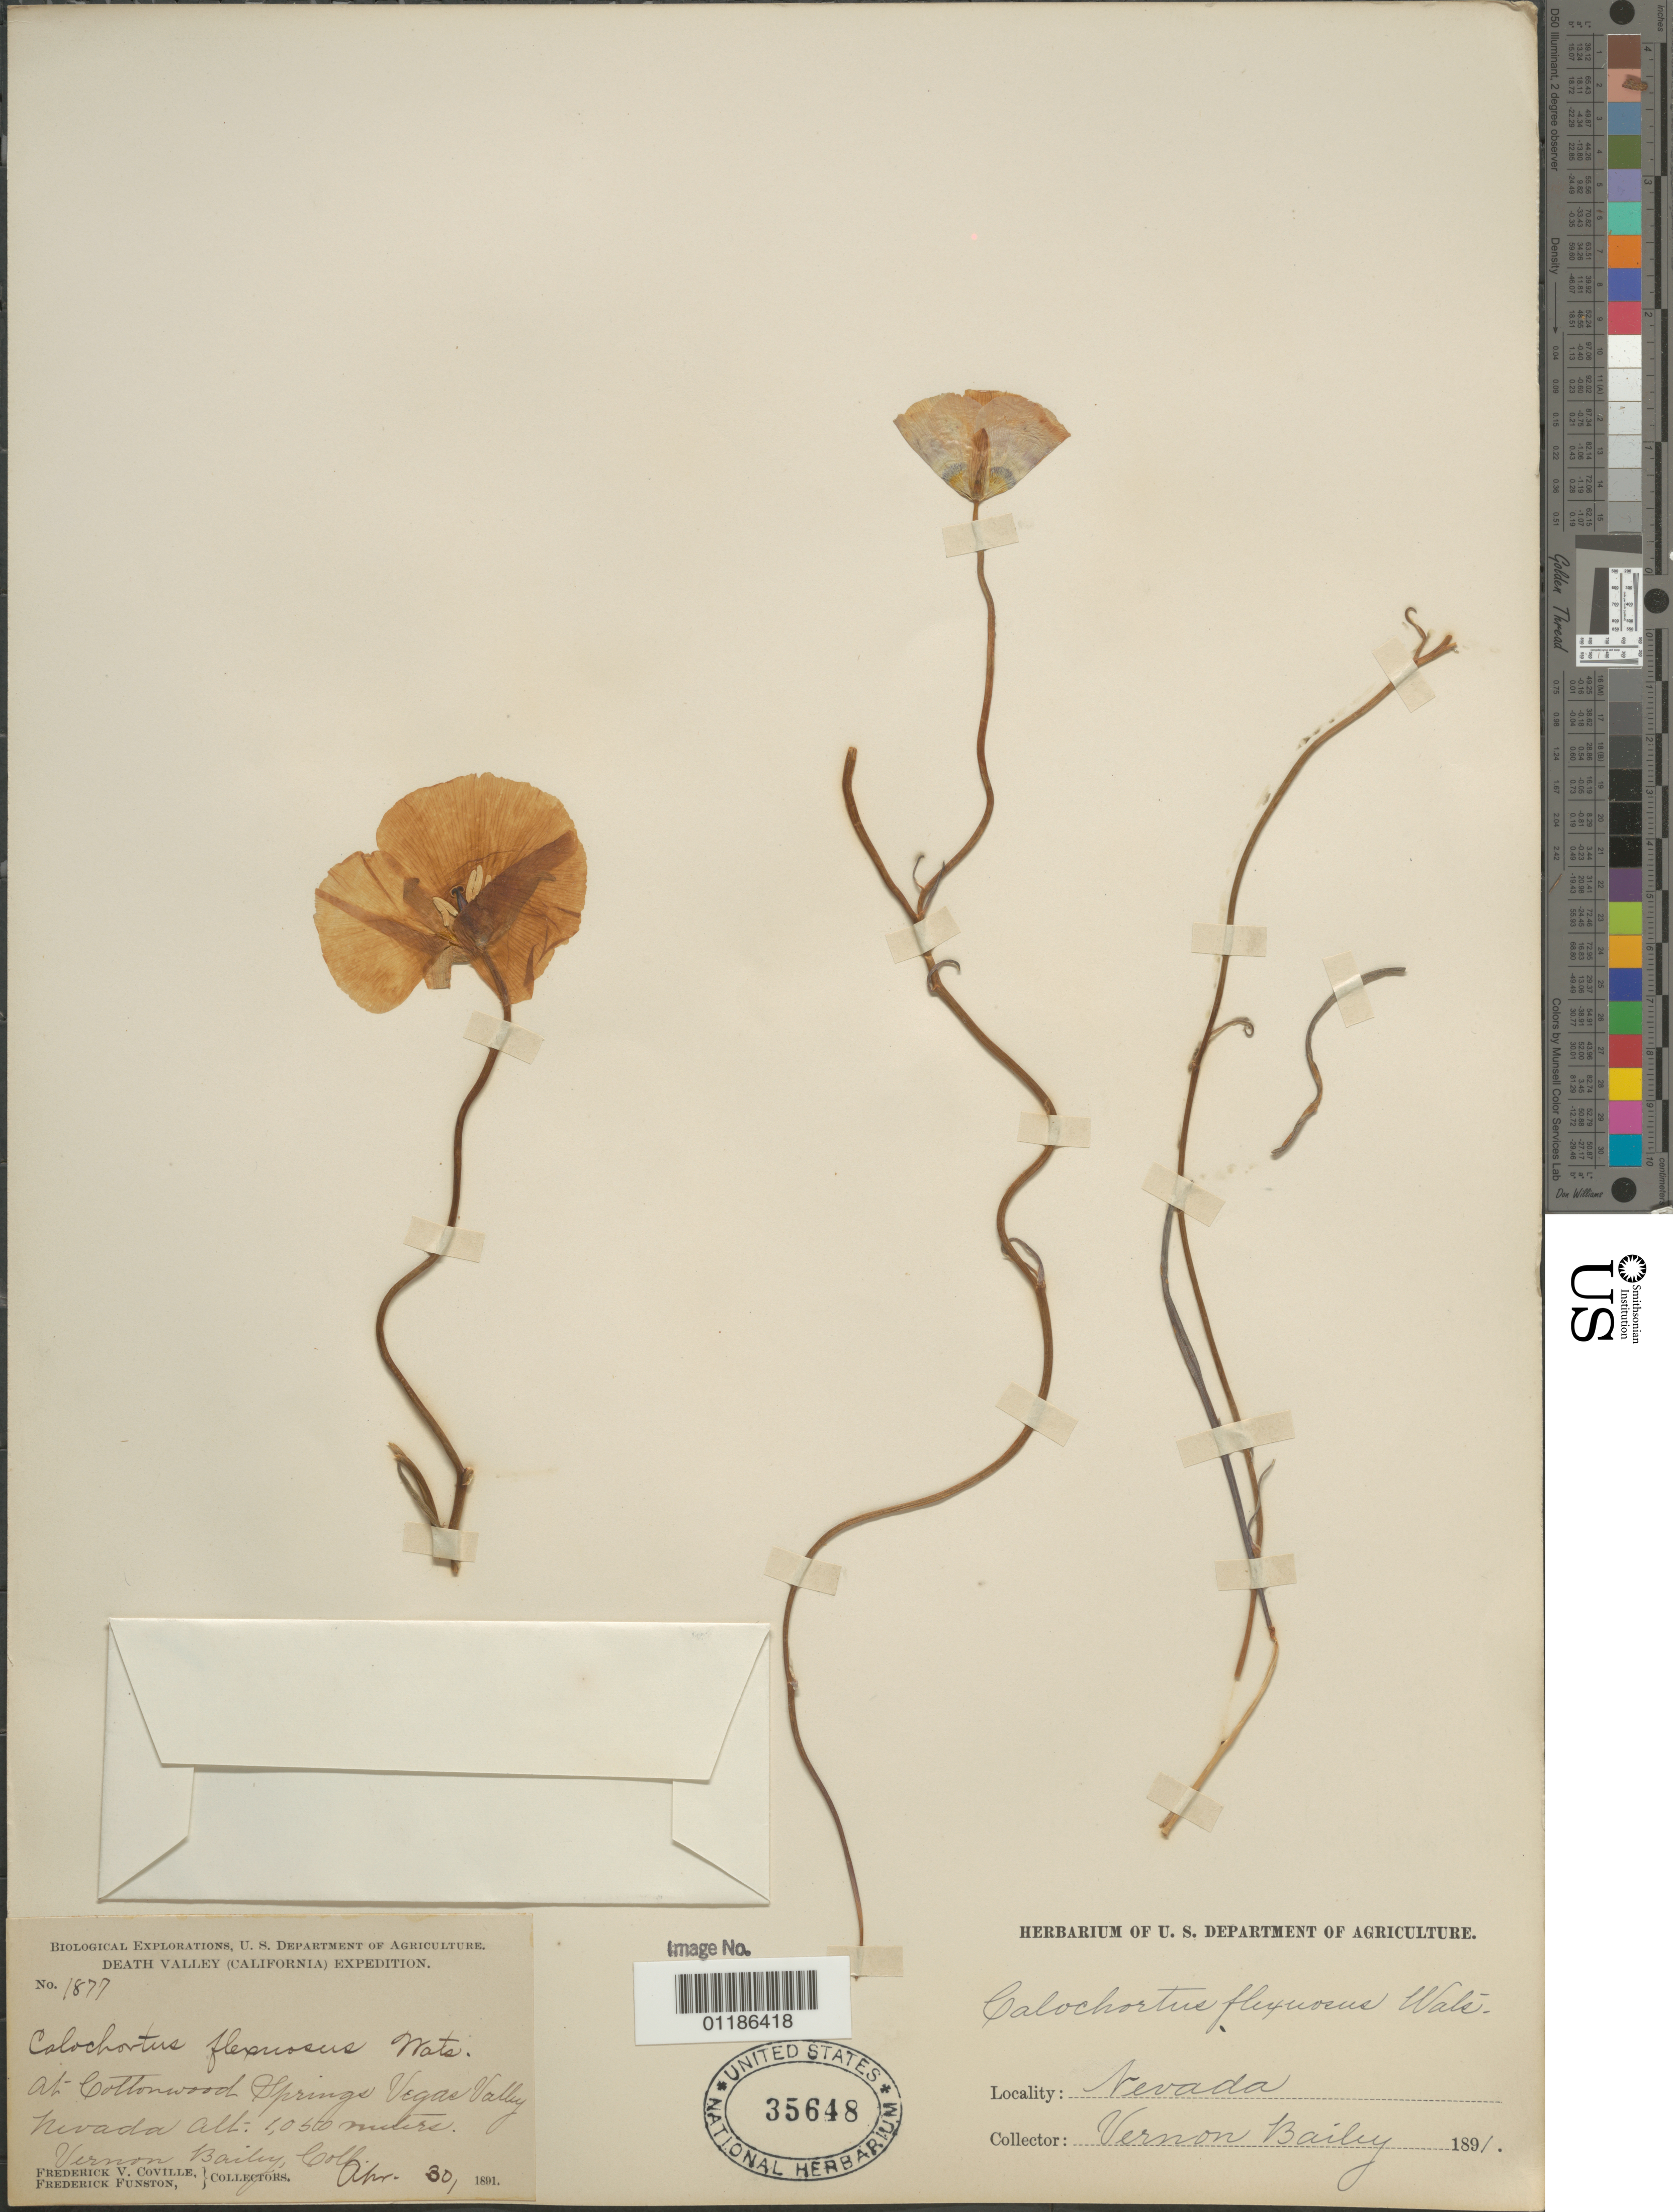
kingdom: Plantae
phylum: Tracheophyta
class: Liliopsida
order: Liliales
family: Liliaceae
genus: Calochortus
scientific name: Calochortus flexuosus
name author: S. Watson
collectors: V. O. Bailey, F. V. Coville & F. Funston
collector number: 1877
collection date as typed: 30 Apr 1891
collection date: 1891-04-30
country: United States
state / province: Nevada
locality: Cottonwood Spring, Vegas Valley.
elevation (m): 1680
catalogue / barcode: US 35648